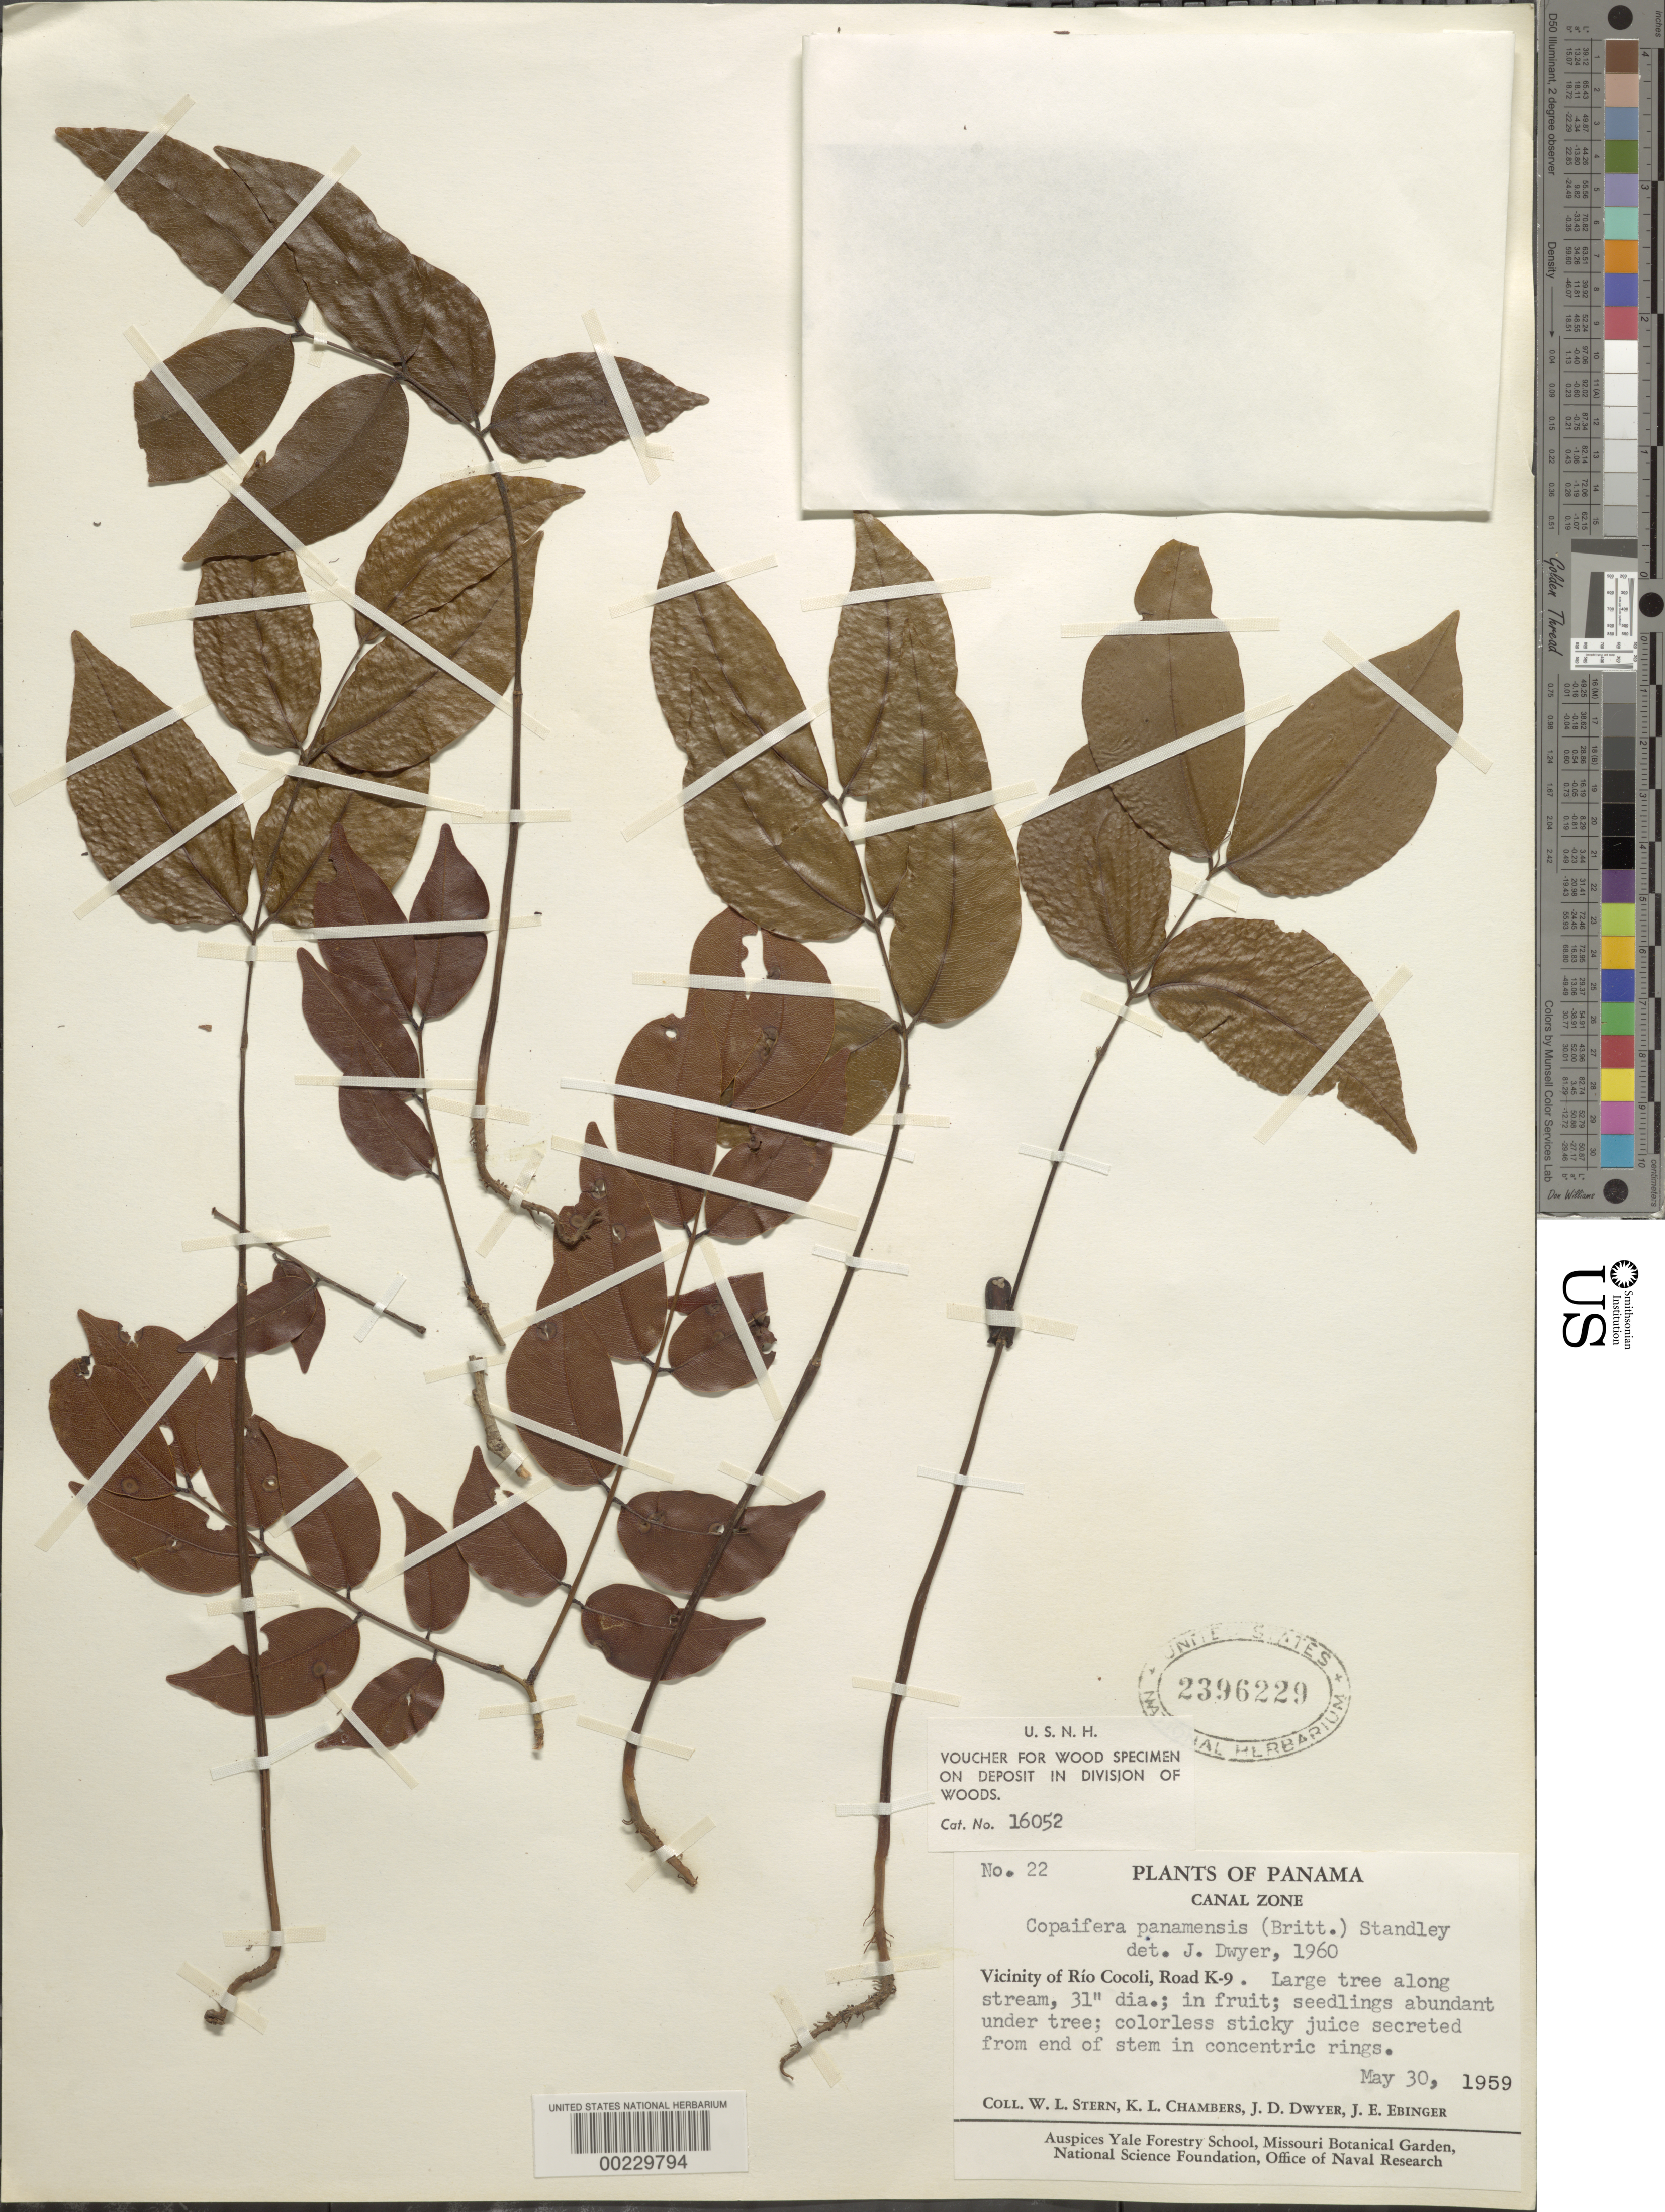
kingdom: Plantae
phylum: Tracheophyta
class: Magnoliopsida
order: Fabales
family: Fabaceae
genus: Copaifera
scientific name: Copaifera panamensis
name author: (Britton) Standl.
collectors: W. L. Stern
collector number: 22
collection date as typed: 30 May 1959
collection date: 1959-05-30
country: Panama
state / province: Panamá Oeste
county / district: Canal Zone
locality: Vicinity of Rio Cocoli, road K-9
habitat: Along stream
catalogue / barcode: US 2396229